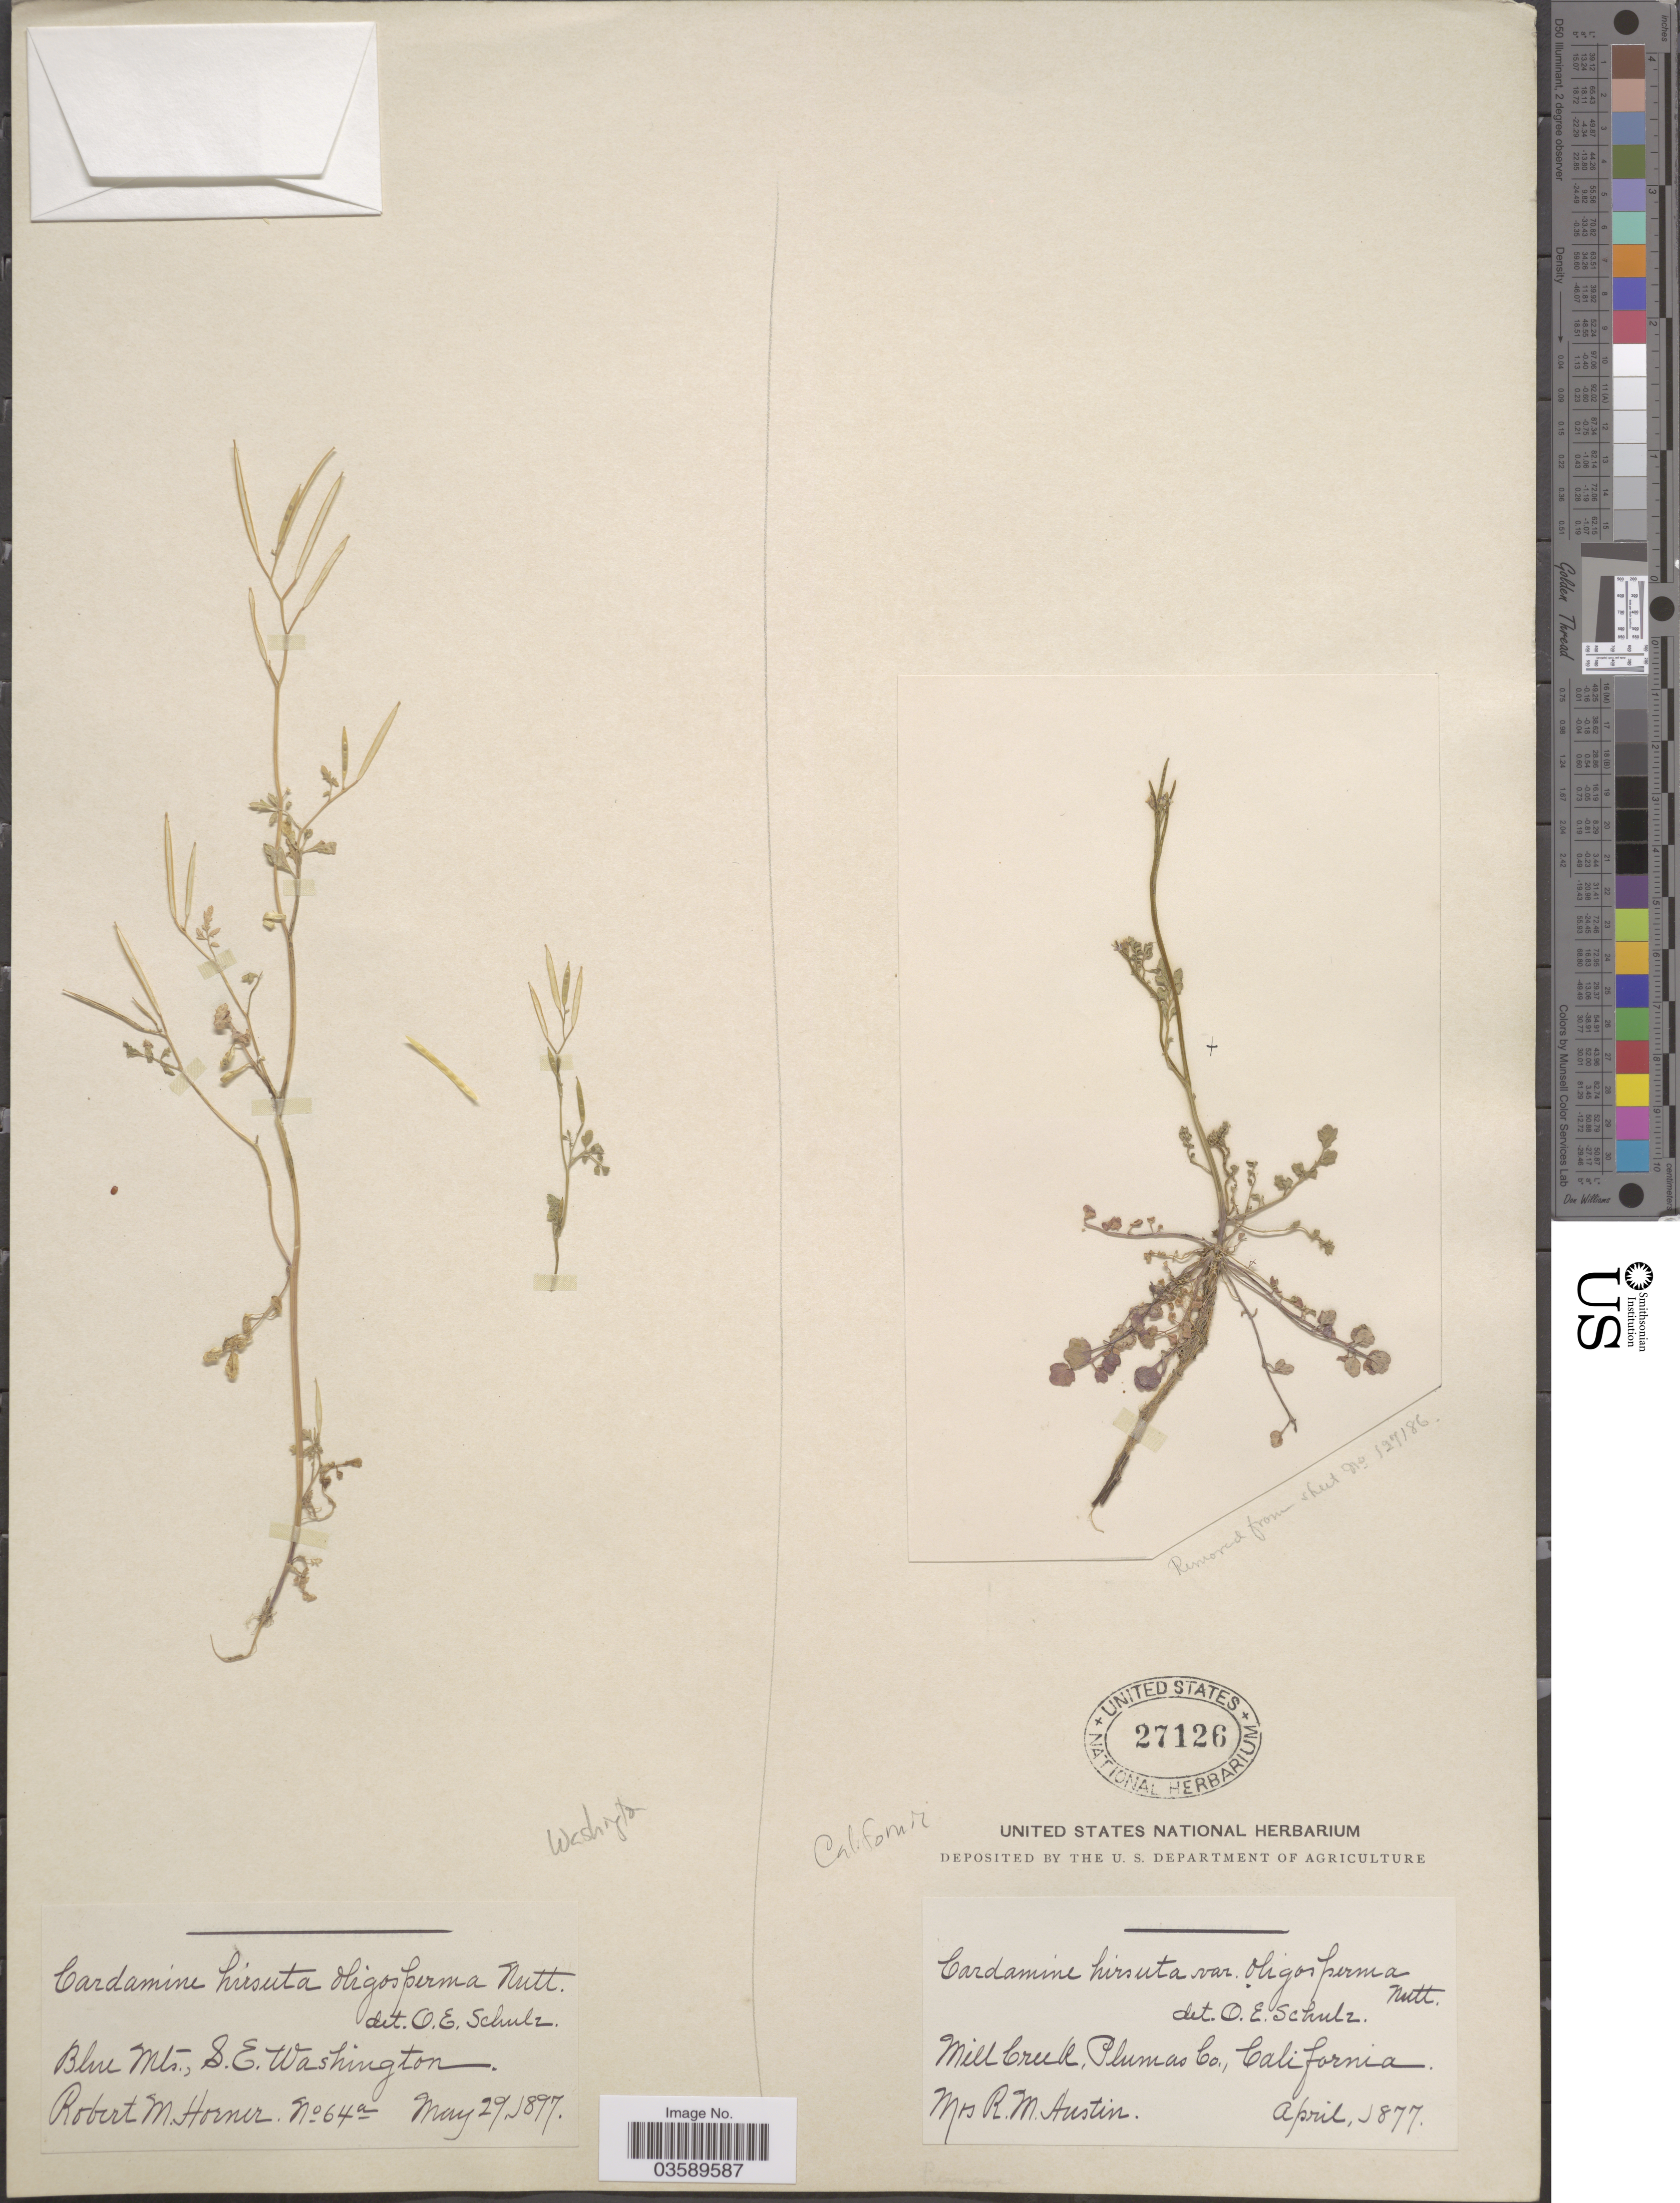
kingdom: Plantae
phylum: Tracheophyta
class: Magnoliopsida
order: Brassicales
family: Brassicaceae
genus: Cardamine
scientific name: Cardamine oligosperma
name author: Nutt.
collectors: R. Austin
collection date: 1877-04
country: United States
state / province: California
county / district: Plumas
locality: Mill Creek, Plumas Co.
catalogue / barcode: US 27126-2